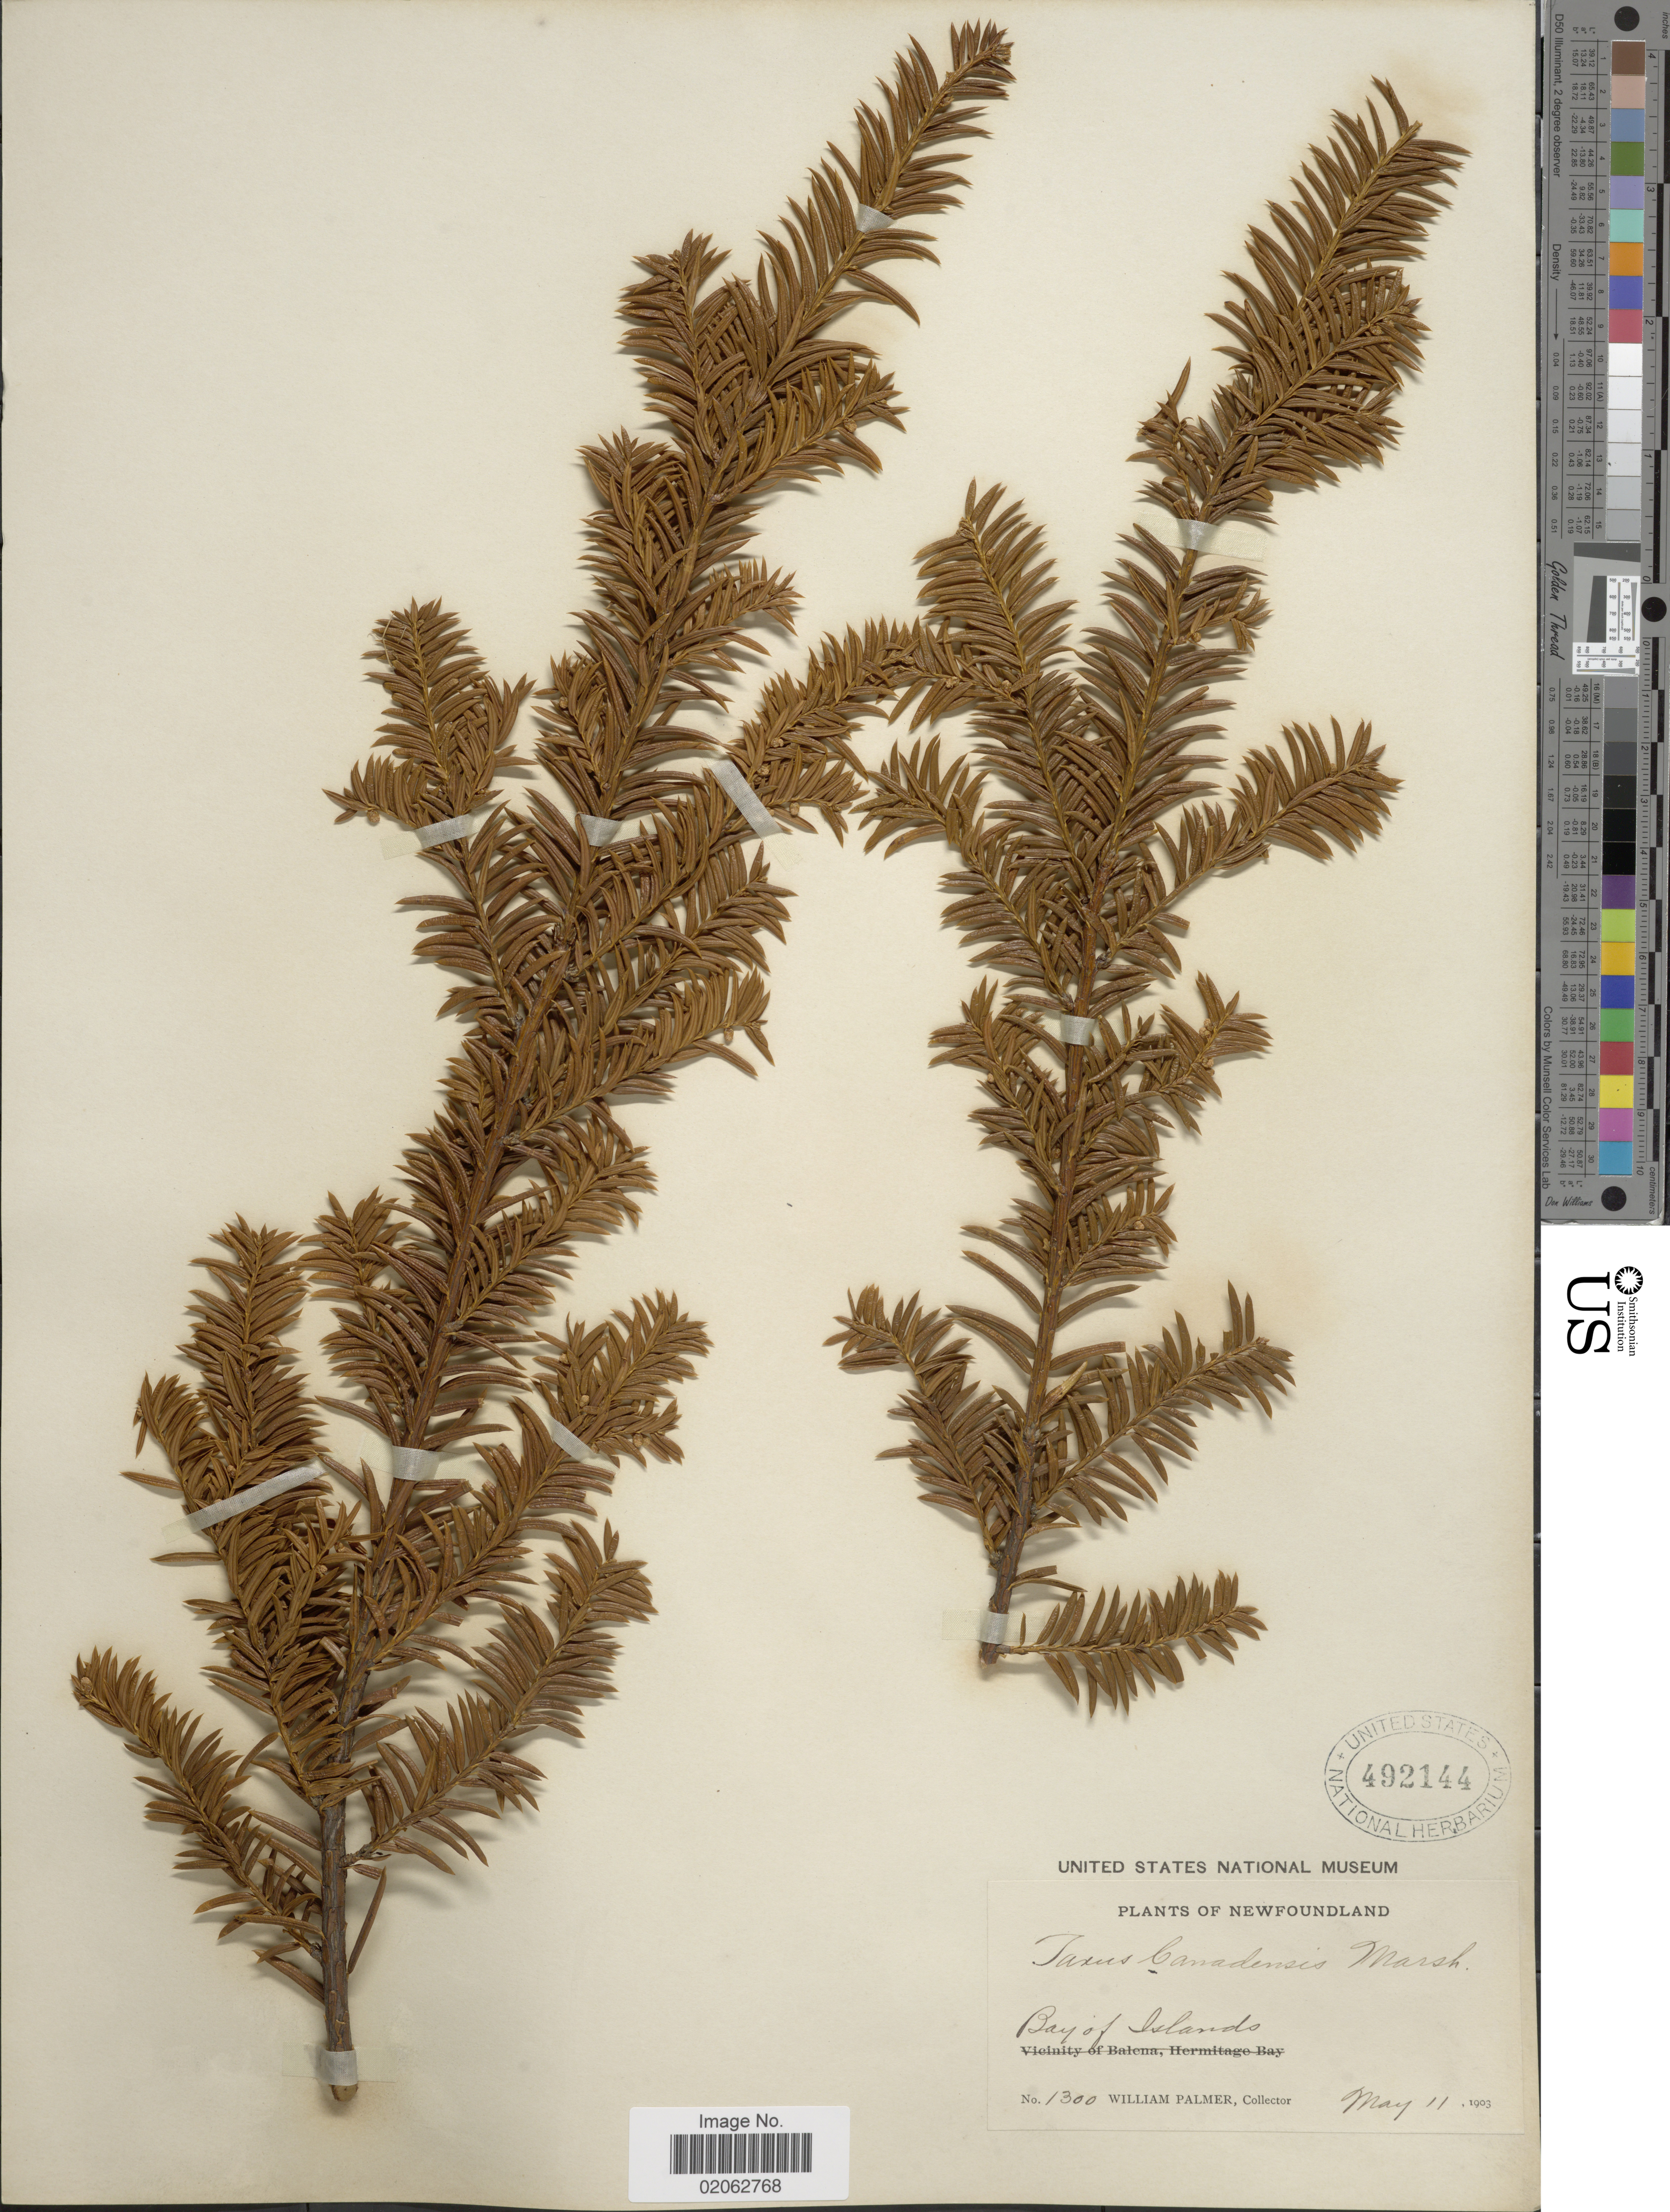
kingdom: Plantae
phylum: Tracheophyta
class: Pinopsida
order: Pinales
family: Taxaceae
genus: Taxus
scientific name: Taxus canadensis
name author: Marshall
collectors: W. Palmer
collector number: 1300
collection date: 1903-05-11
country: Canada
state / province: Newfoundland and Labrador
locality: Bay of Islands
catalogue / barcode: US 492144